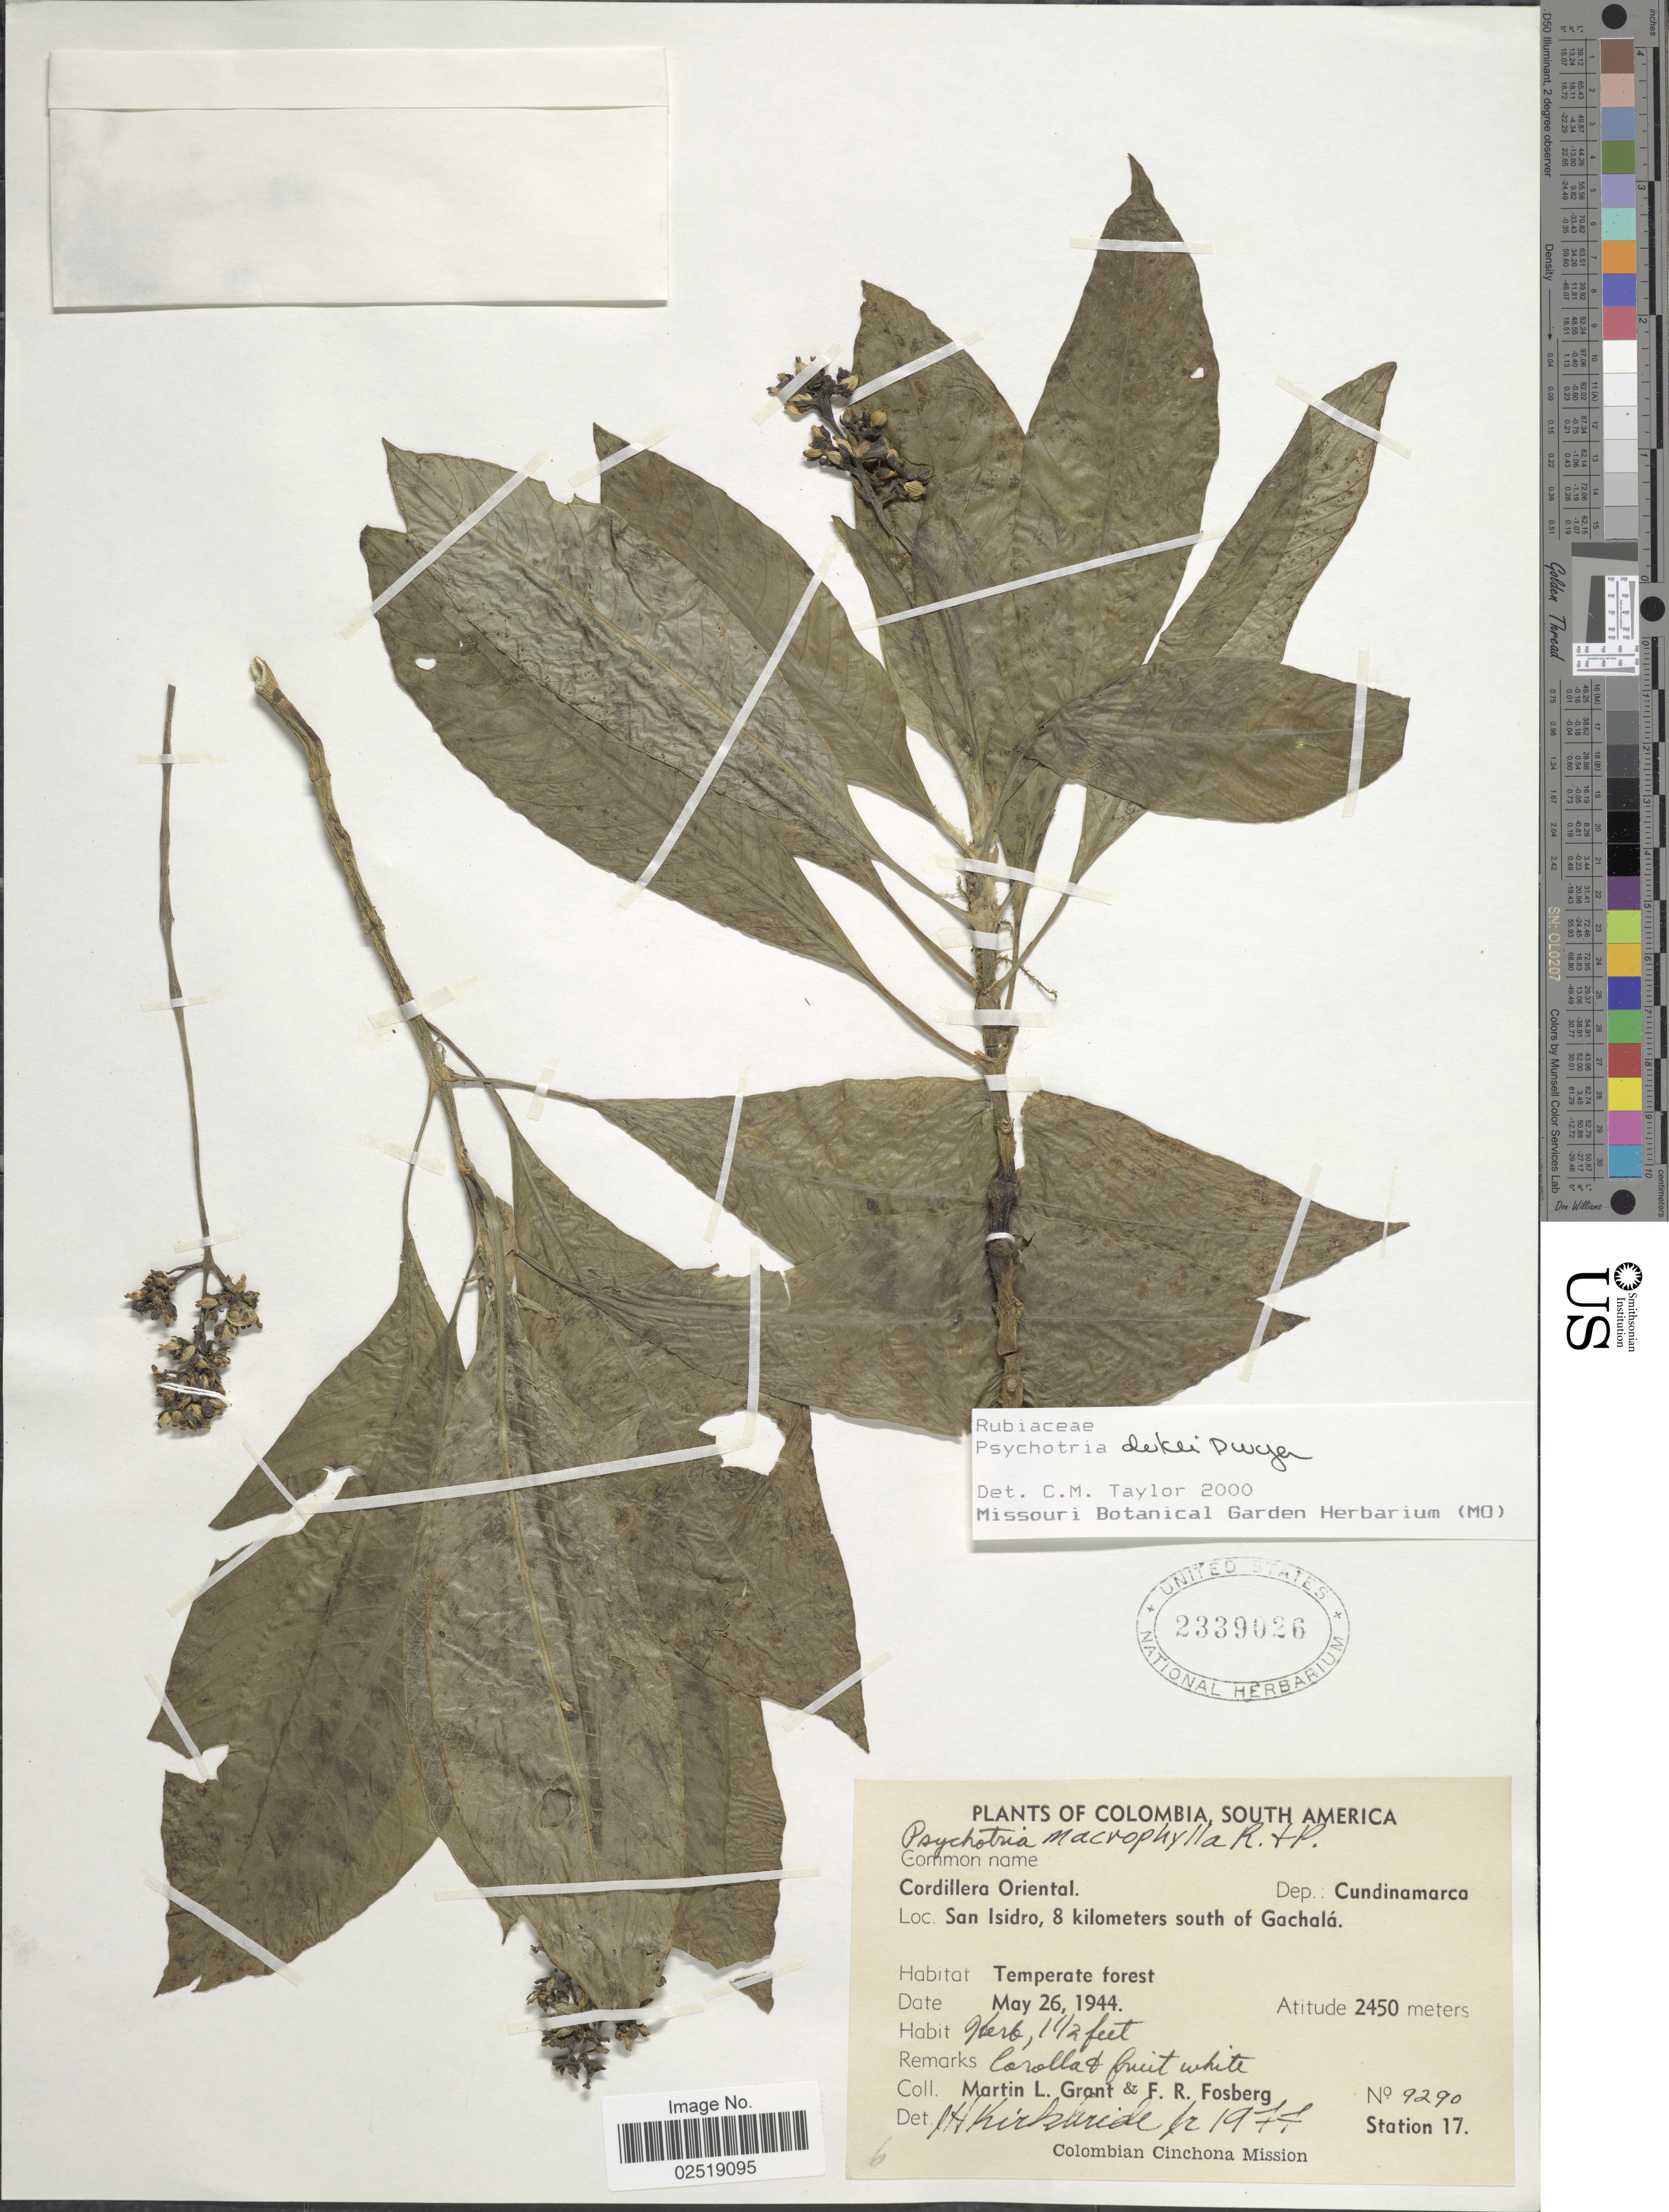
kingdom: Plantae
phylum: Tracheophyta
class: Magnoliopsida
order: Gentianales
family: Rubiaceae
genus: Psychotria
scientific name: Psychotria dukei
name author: Dwyer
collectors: M. L. Grant & F. R. Fosberg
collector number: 9290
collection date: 1944-05-26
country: Colombia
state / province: Cundinamarca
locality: Cordillera Oriental. Dep.: Cundinamarca. San Isidro, 8 kilometers south of Gachala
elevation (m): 2450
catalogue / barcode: US 2339026